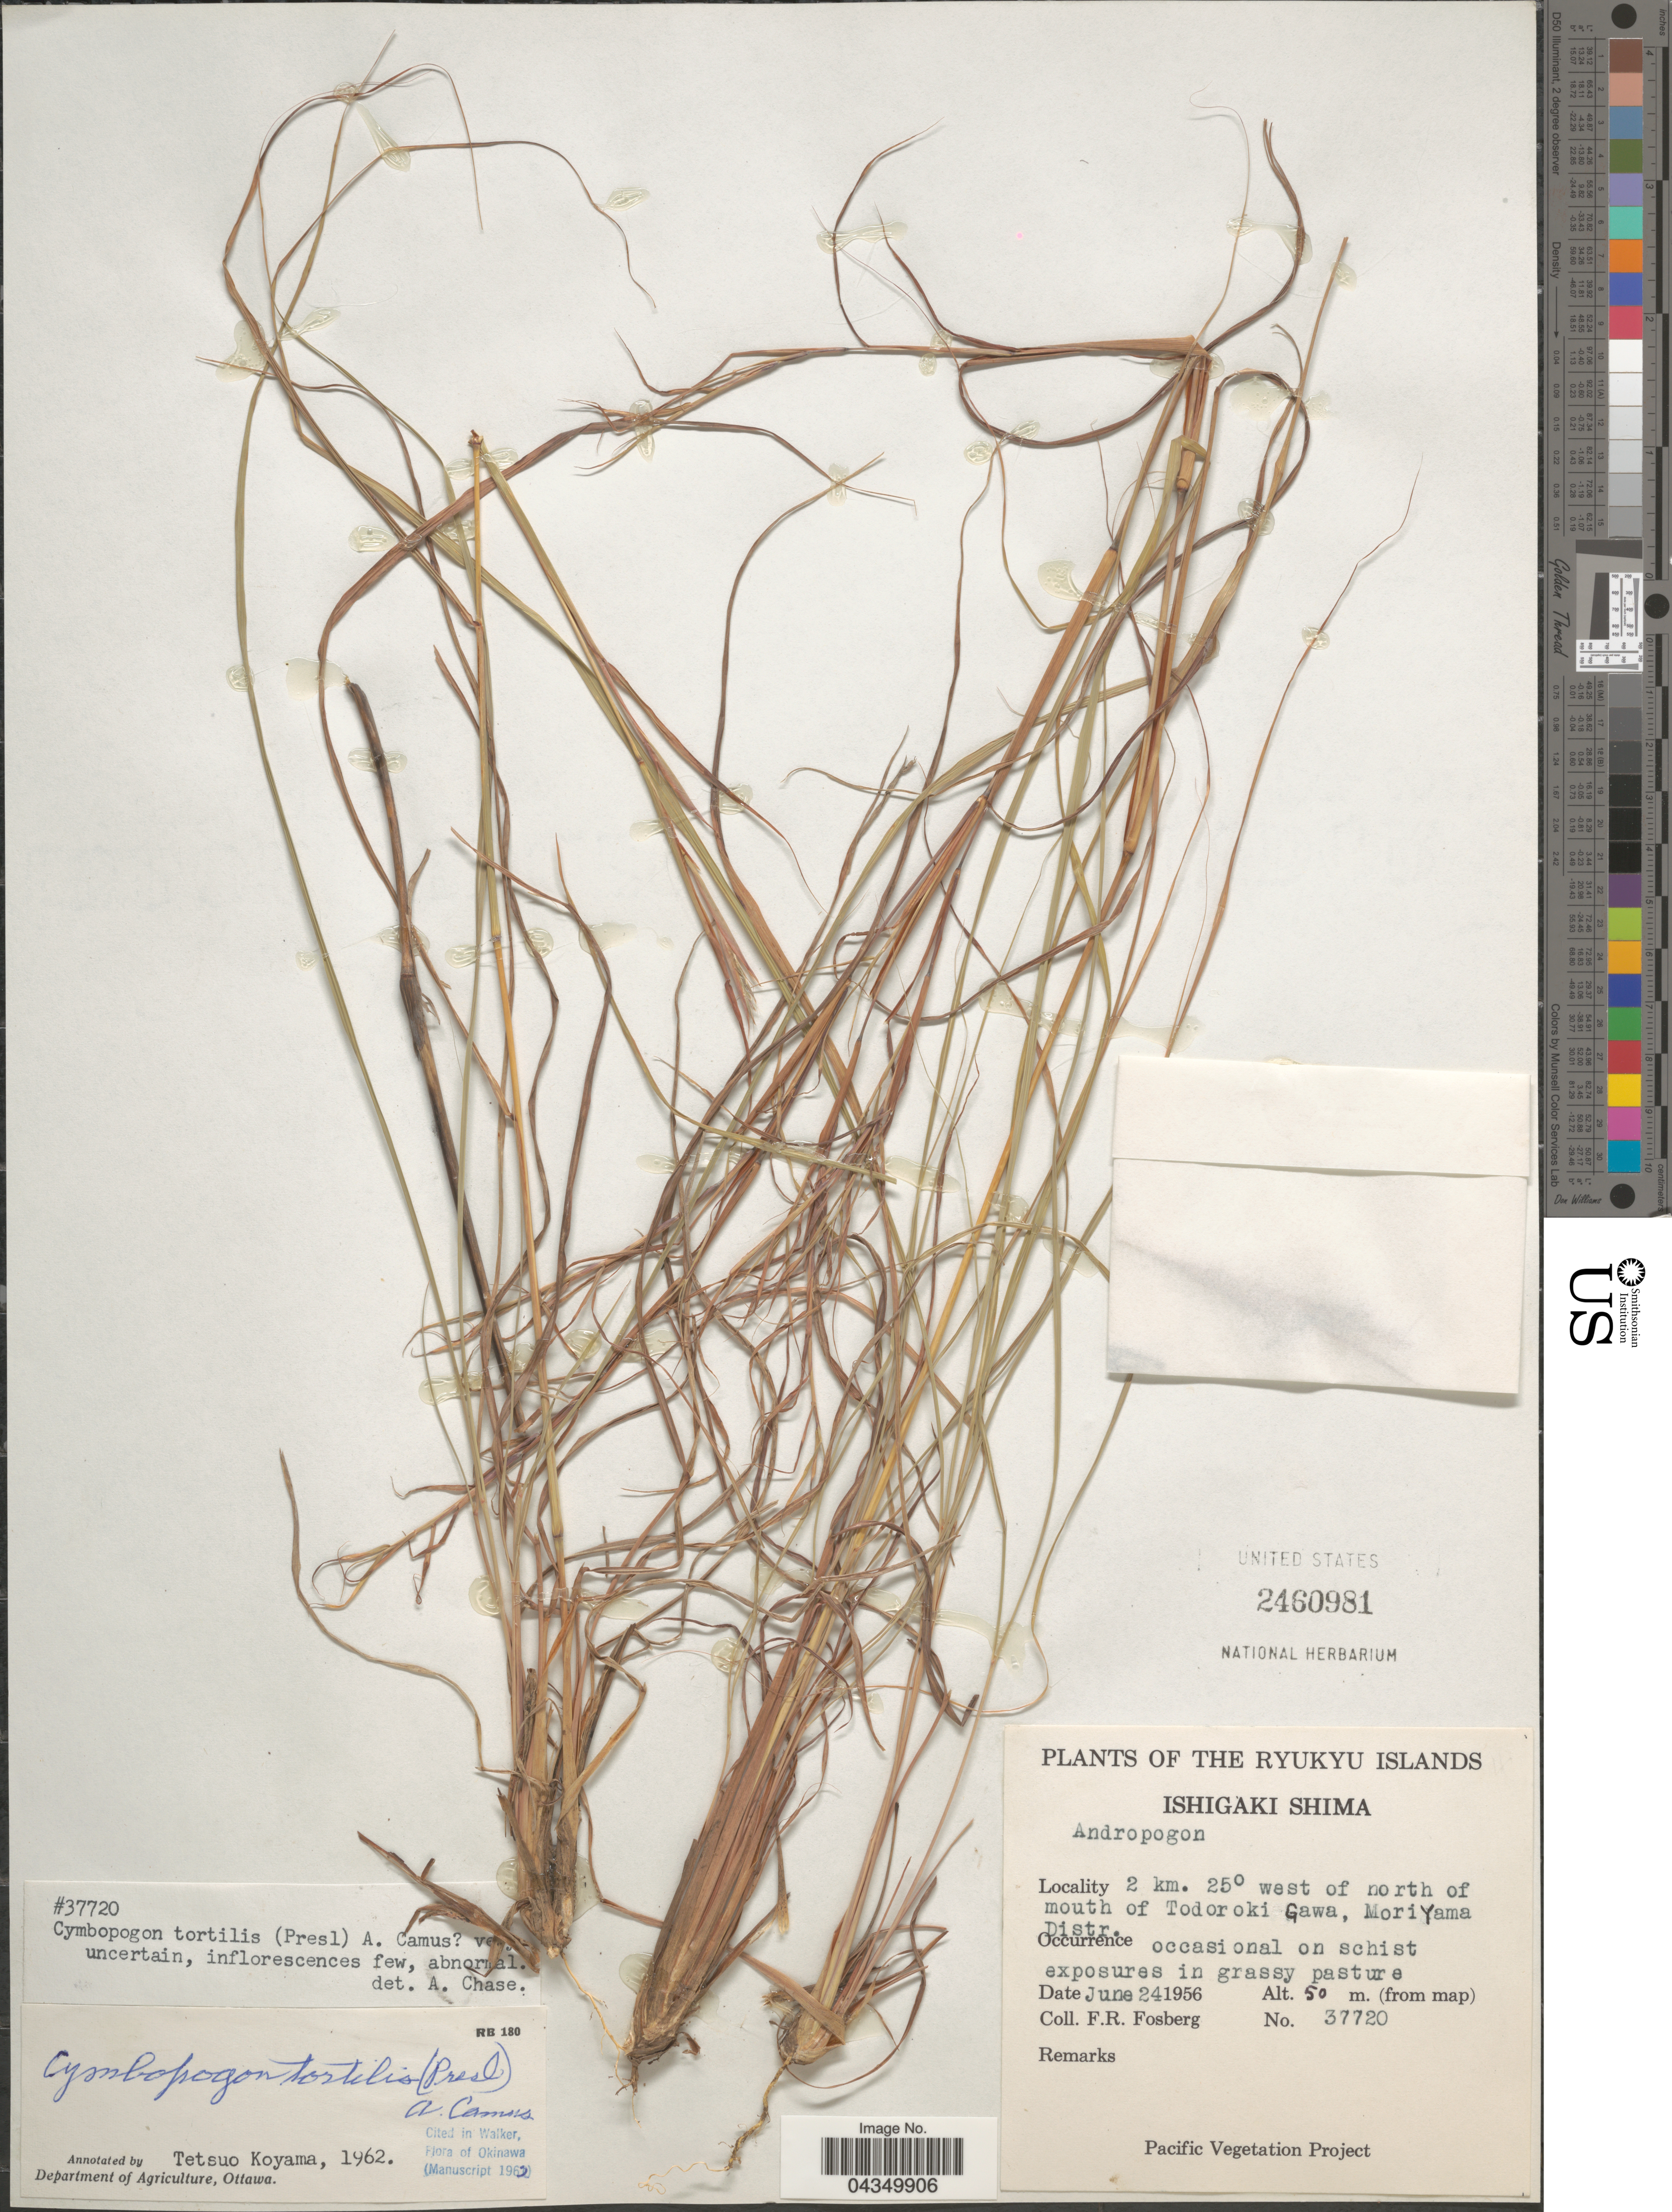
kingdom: Plantae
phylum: Tracheophyta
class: Liliopsida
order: Poales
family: Poaceae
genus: Cymbopogon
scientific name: Cymbopogon goeringii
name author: A. Camus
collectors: F. R. Fosberg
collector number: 37720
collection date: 1956-06-24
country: Japan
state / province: Okinawa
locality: The Ryukyu Islands. Ishigaki Shima. 2 km. 25° west of north of mouth of Todoroki Gawa, Moriyama Distr.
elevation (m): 50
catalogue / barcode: US 2460981